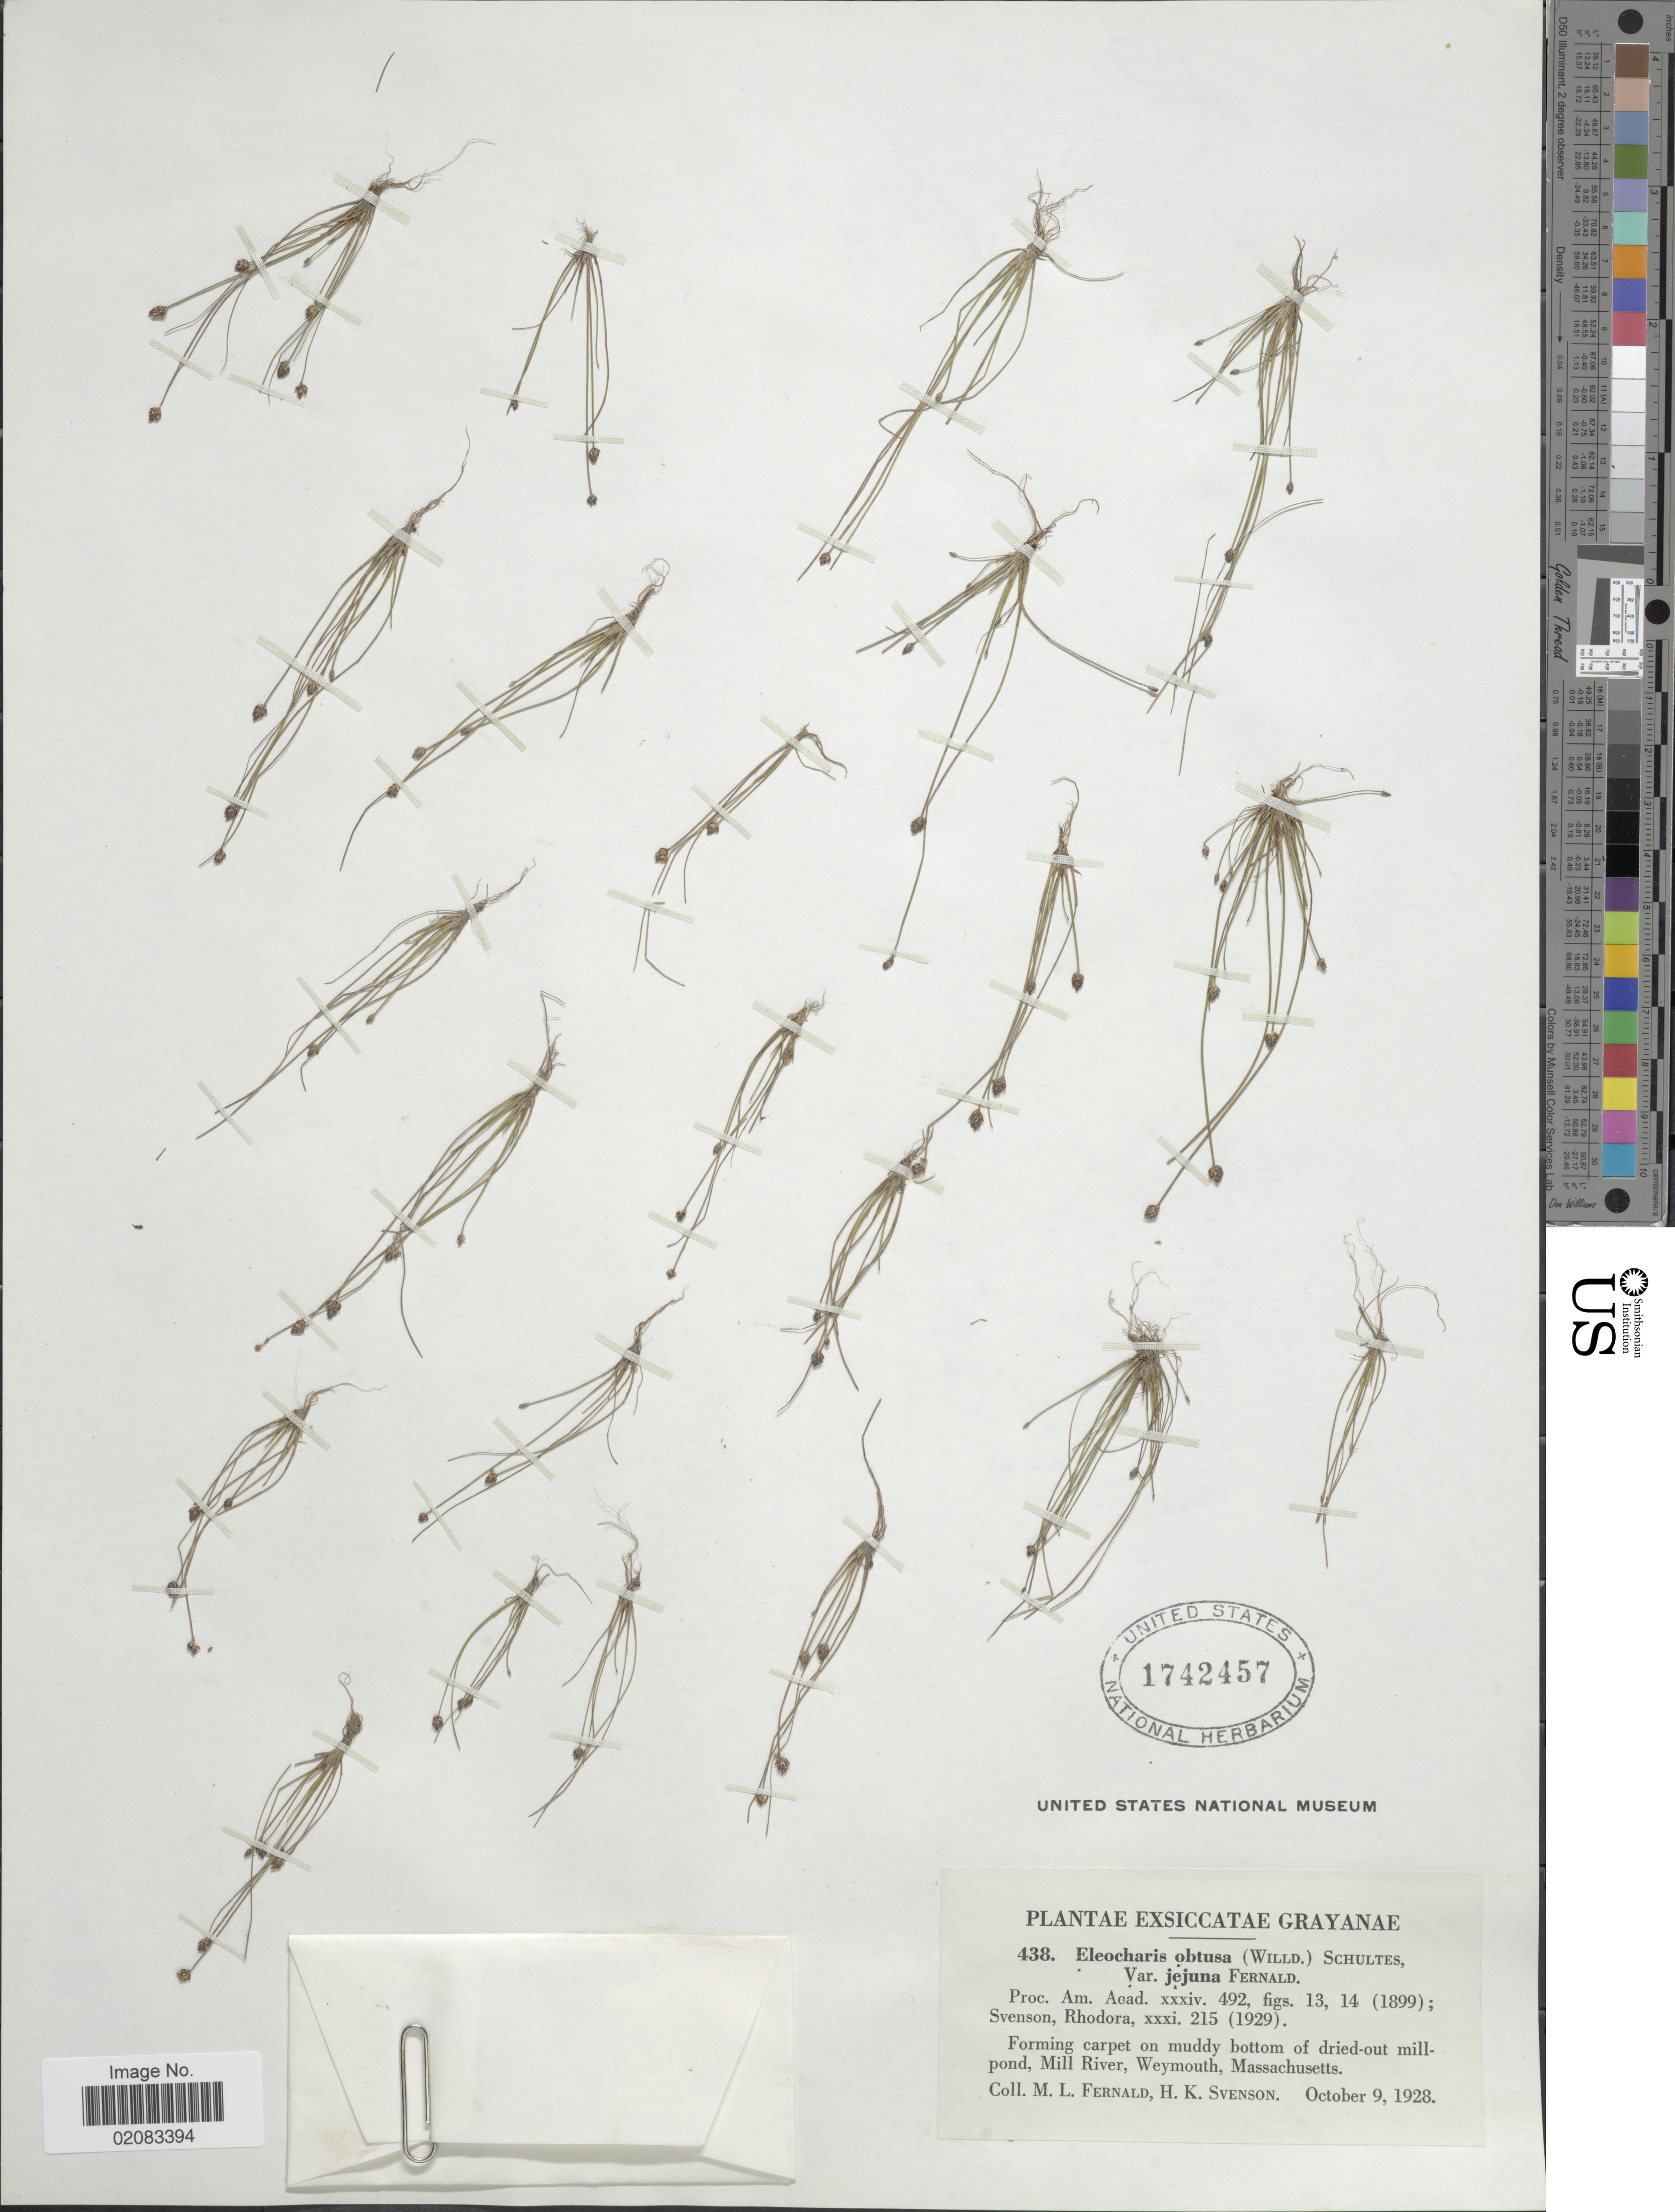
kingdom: Plantae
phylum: Tracheophyta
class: Liliopsida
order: Poales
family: Cyperaceae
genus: Eleocharis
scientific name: Eleocharis obtusa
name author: (Willd.) Schult.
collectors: M. L. Fernald & H. K. Svenson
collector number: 438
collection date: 1928-10-09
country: United States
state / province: Massachusetts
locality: Forming carpet on muddy bottom of dried-out millpond, Mill River, Weymouth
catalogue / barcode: US 1742457